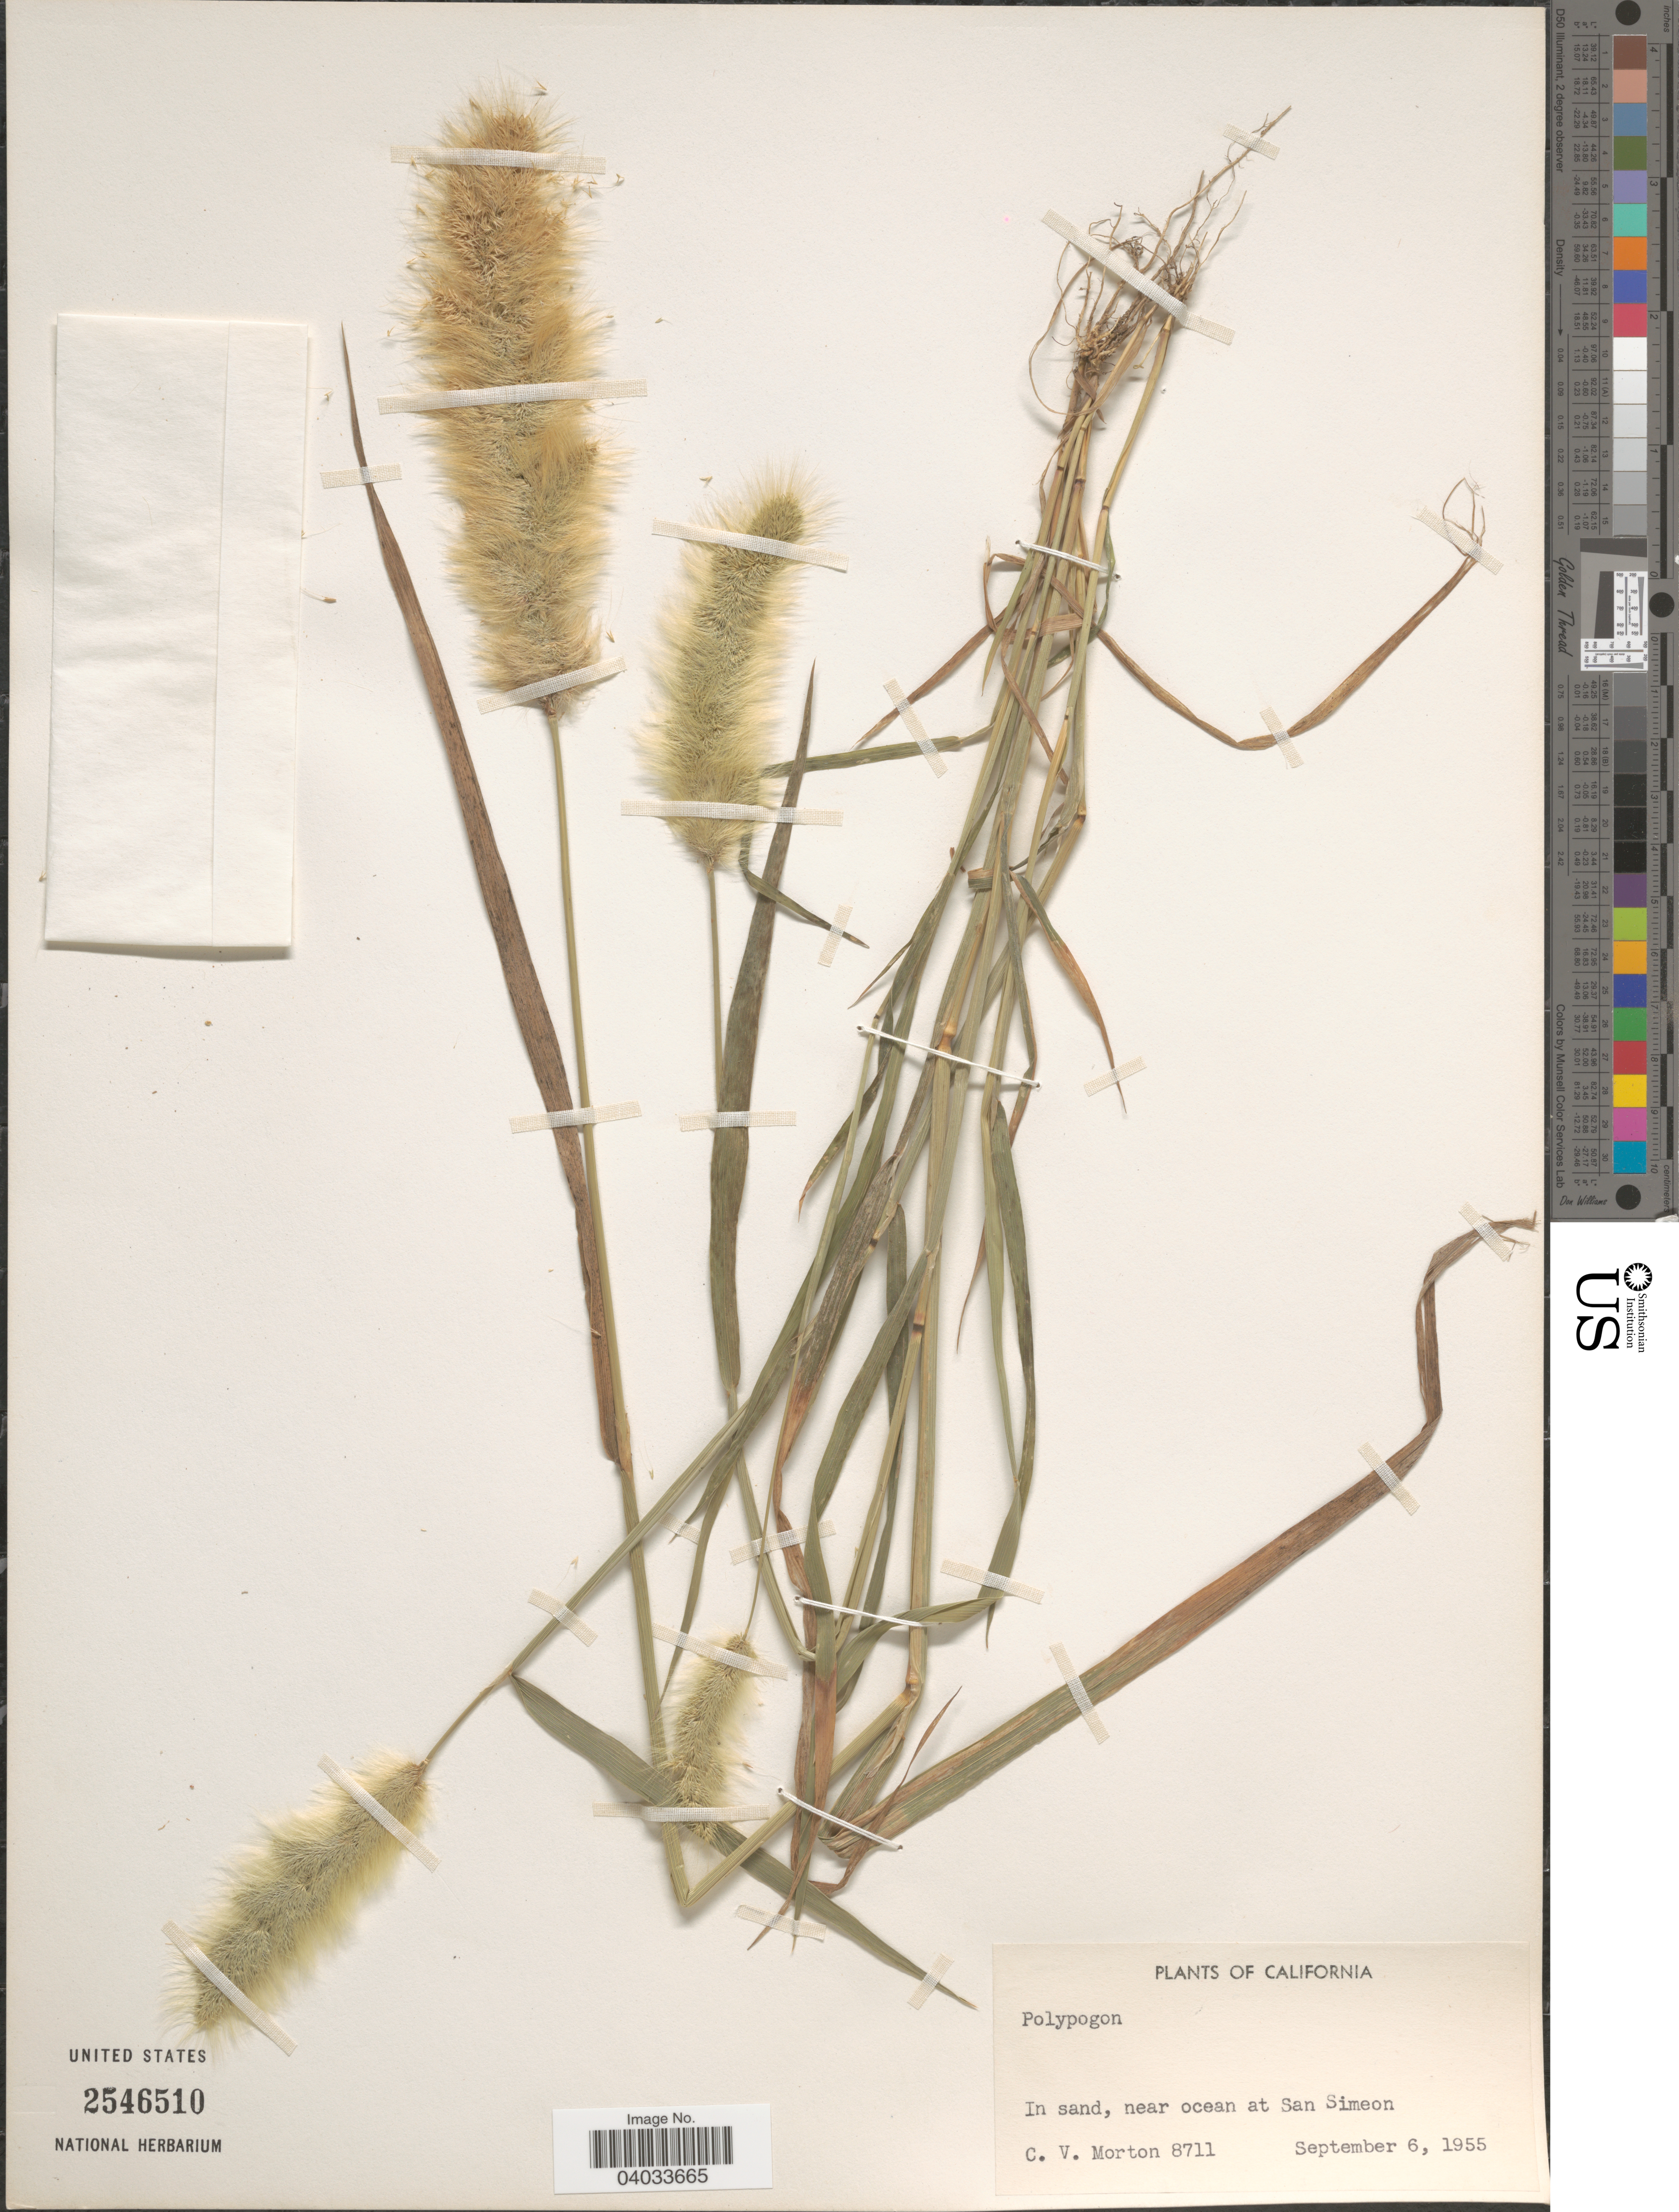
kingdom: Plantae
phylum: Tracheophyta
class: Liliopsida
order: Poales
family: Poaceae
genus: Polypogon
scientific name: Polypogon monspeliensis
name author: (L.) Desf.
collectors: C. V. Morton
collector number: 8711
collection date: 1955-09-06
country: United States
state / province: California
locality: In sand, near ocean at San Simeon.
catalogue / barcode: US 2546510